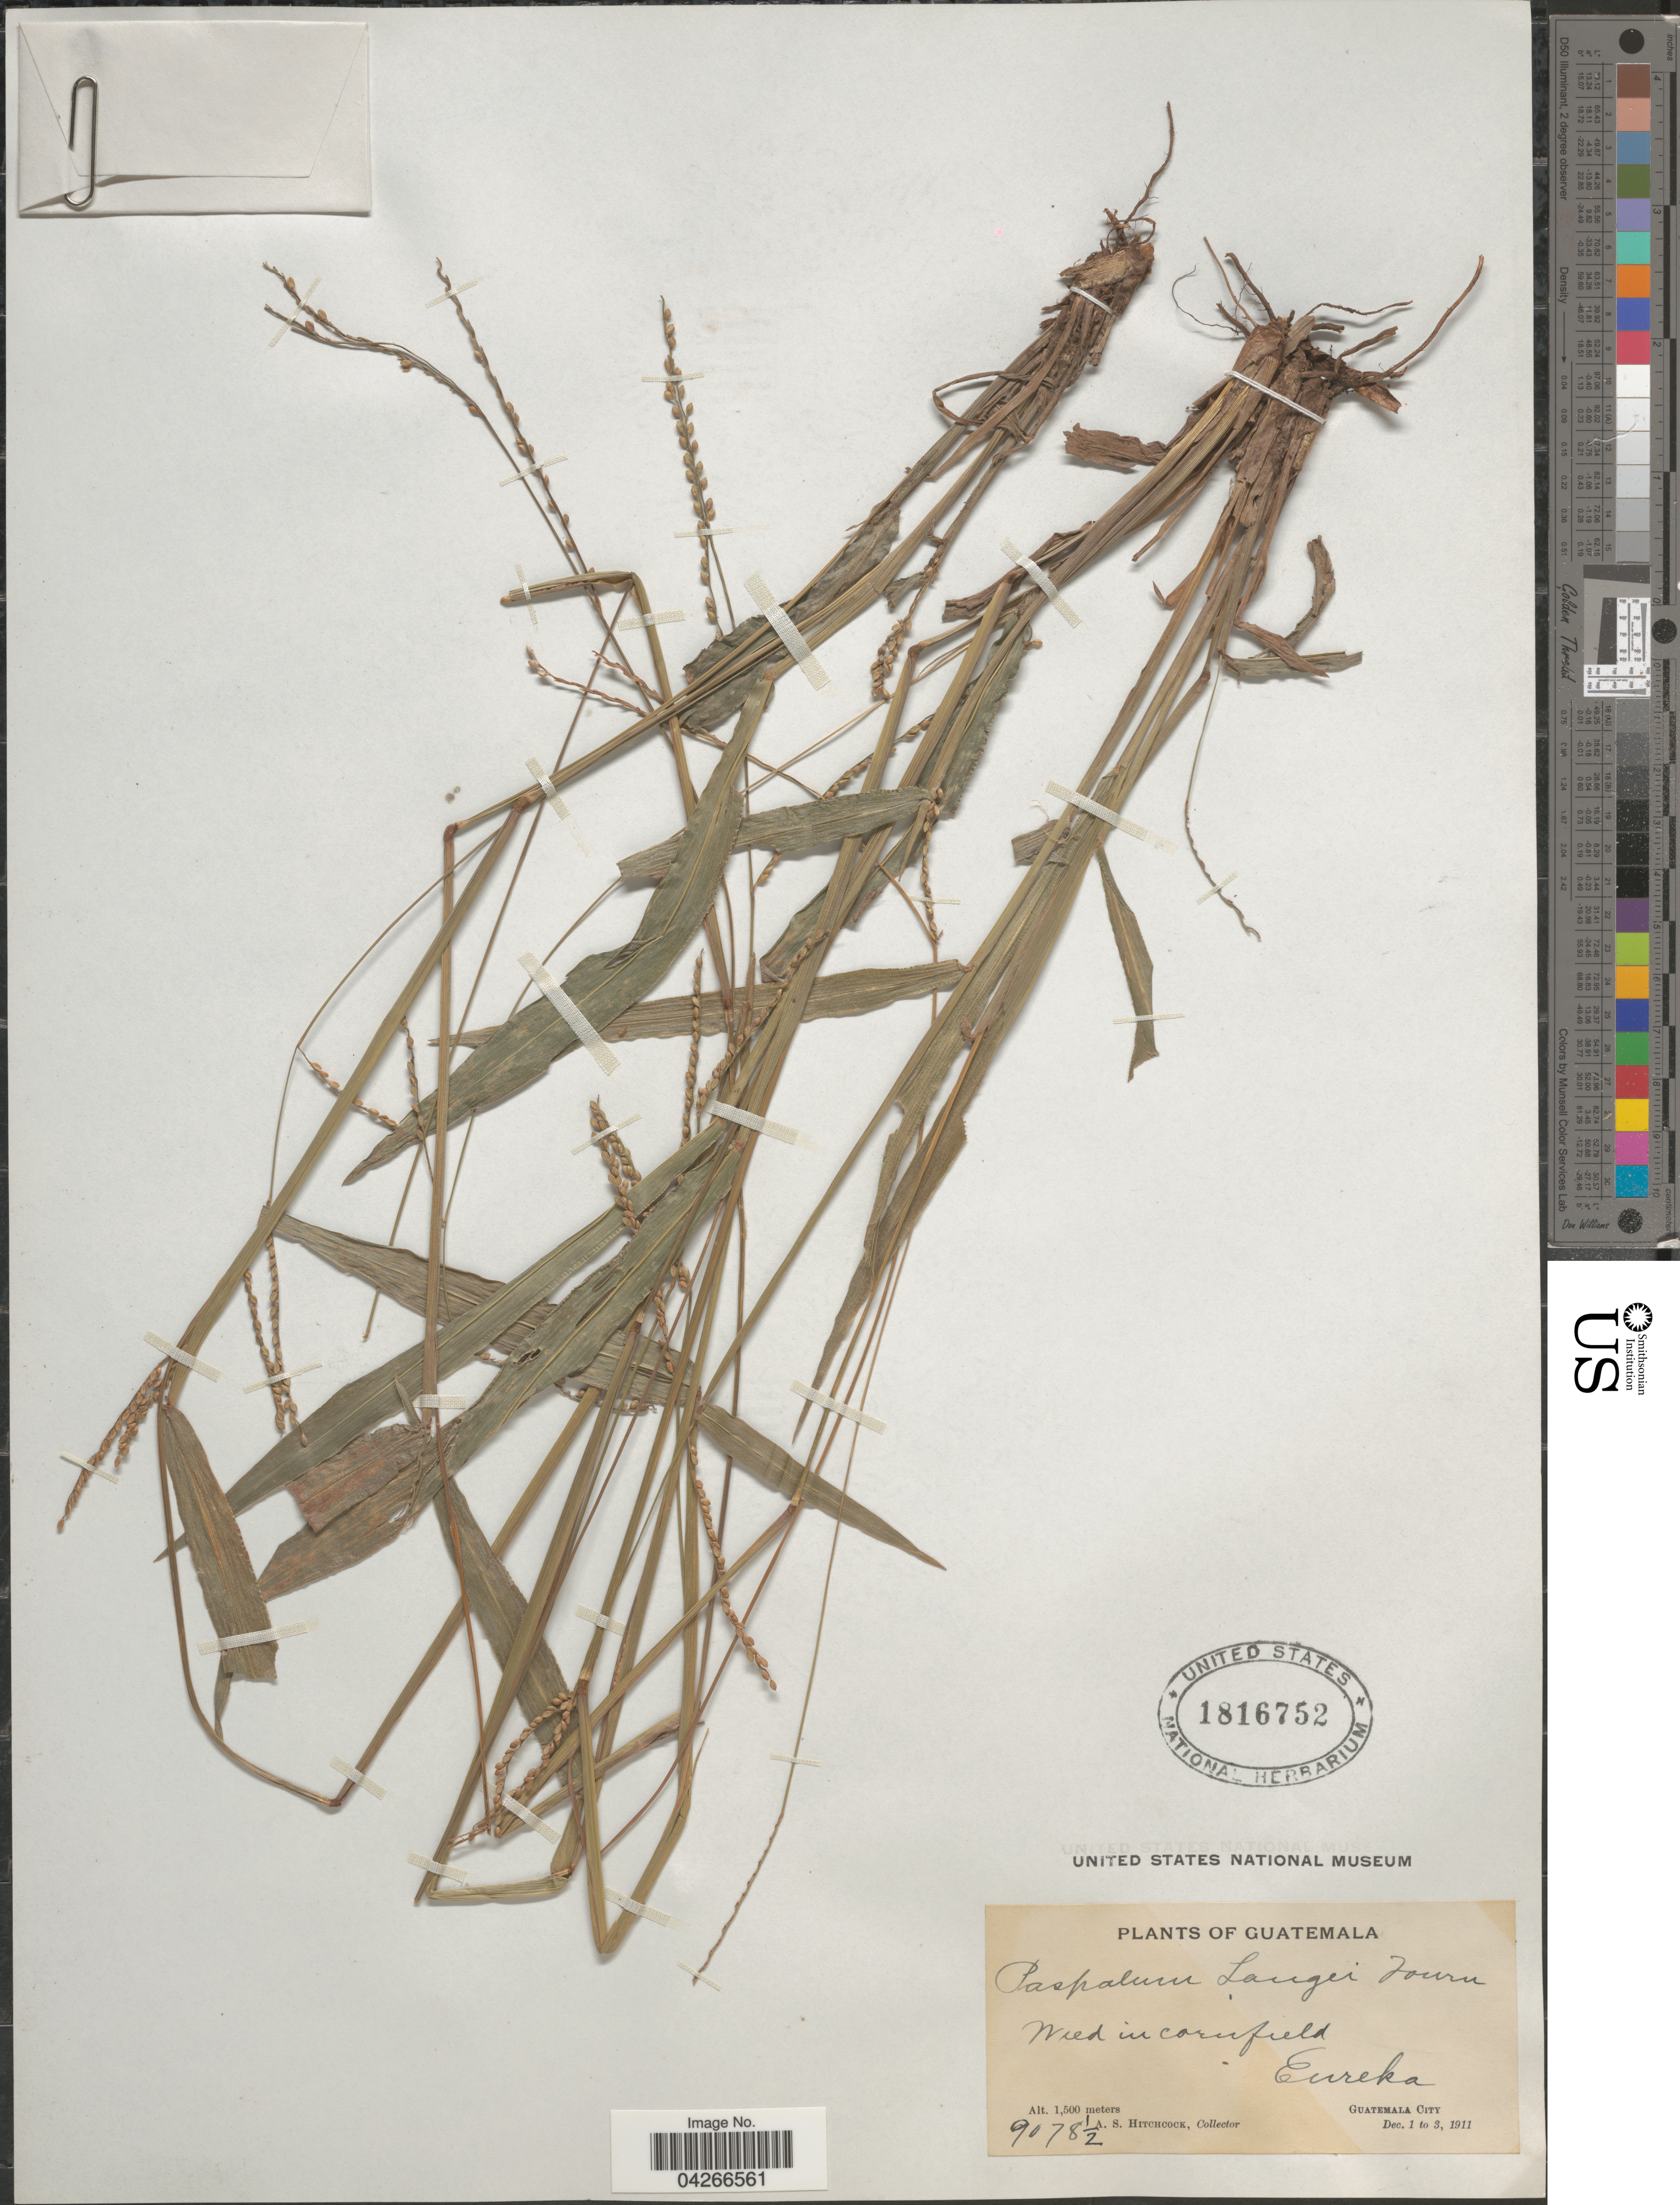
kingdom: Plantae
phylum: Tracheophyta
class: Liliopsida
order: Poales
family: Poaceae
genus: Paspalum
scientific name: Paspalum langei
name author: (E. Fourn.) Nash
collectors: A. S. Hitchcock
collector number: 9078½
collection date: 1911-12-01/1911-12-03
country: Guatemala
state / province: Guatemala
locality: In cornfield. Eureka. Guatemala City.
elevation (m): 1500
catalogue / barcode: US 1816752